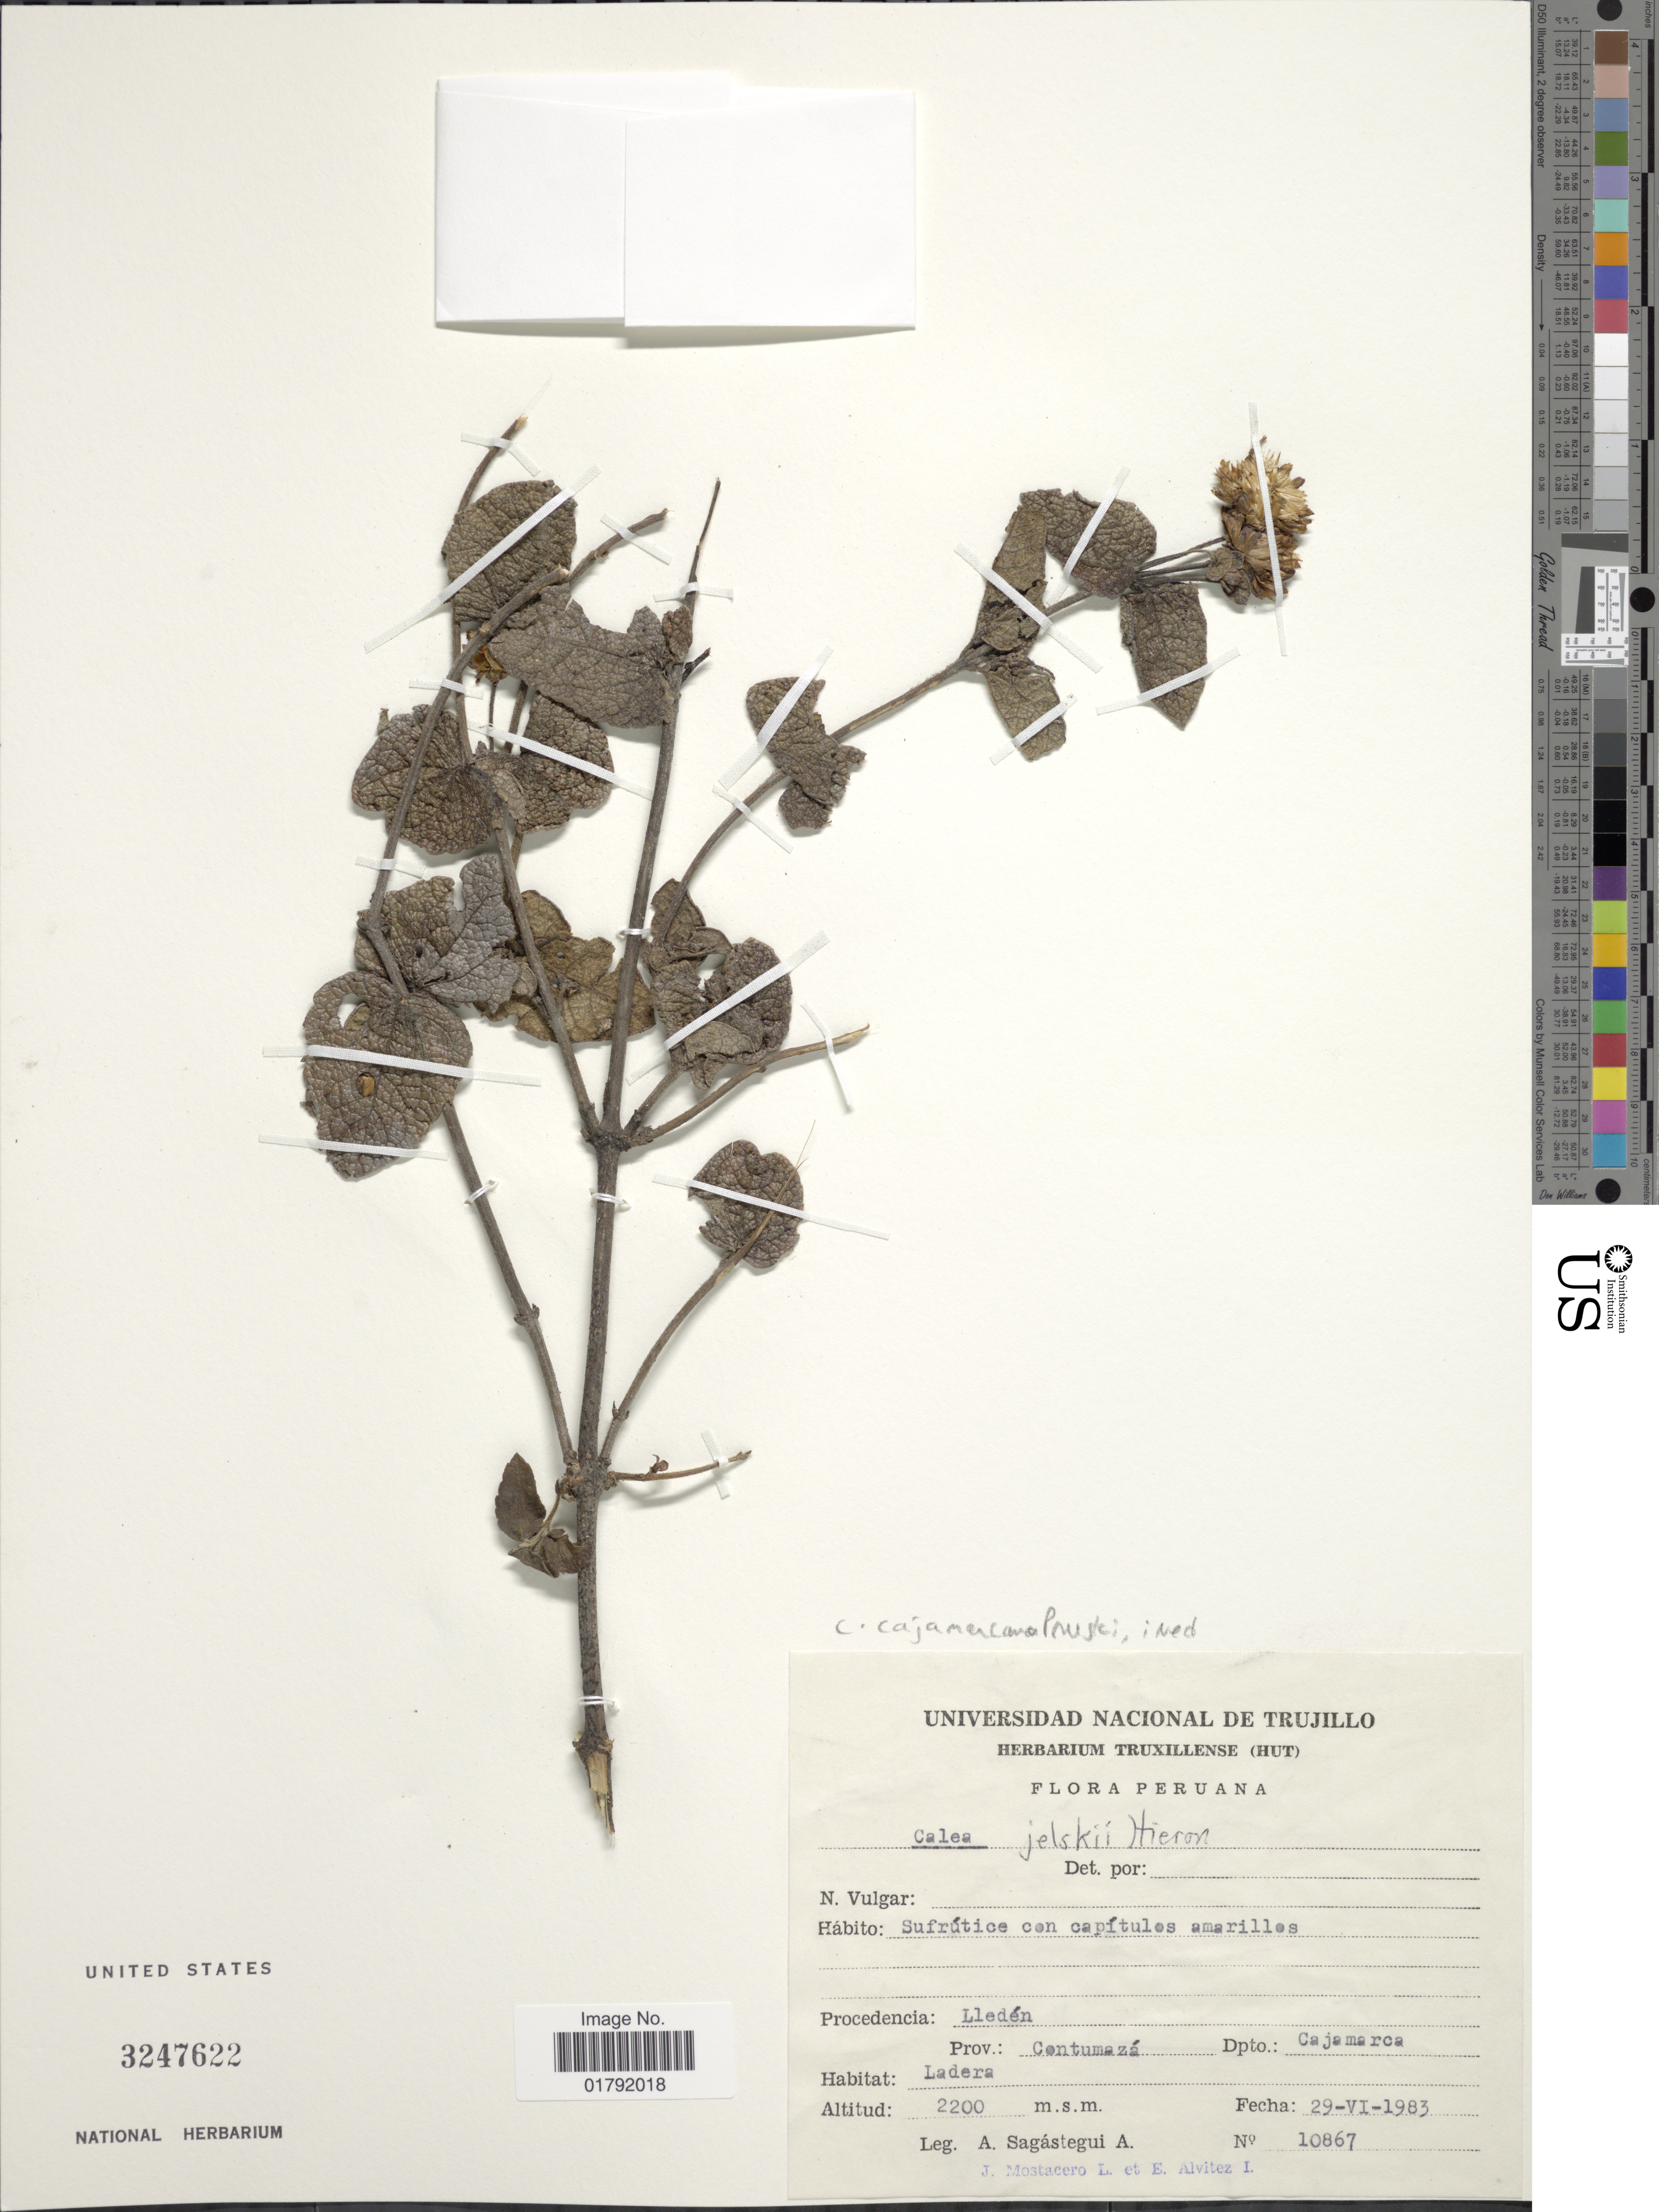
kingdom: Plantae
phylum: Tracheophyta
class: Magnoliopsida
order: Asterales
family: Asteraceae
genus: Calea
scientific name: Calea jelskii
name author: Hieron.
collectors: A. Sagástegui A., J. Mostacero L. & E. Alvitez I.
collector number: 10867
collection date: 1983-06-29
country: Peru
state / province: Cajamarca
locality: Procedencia: Lledén, Prov.: Centumara.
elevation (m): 2200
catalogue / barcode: US 3247622